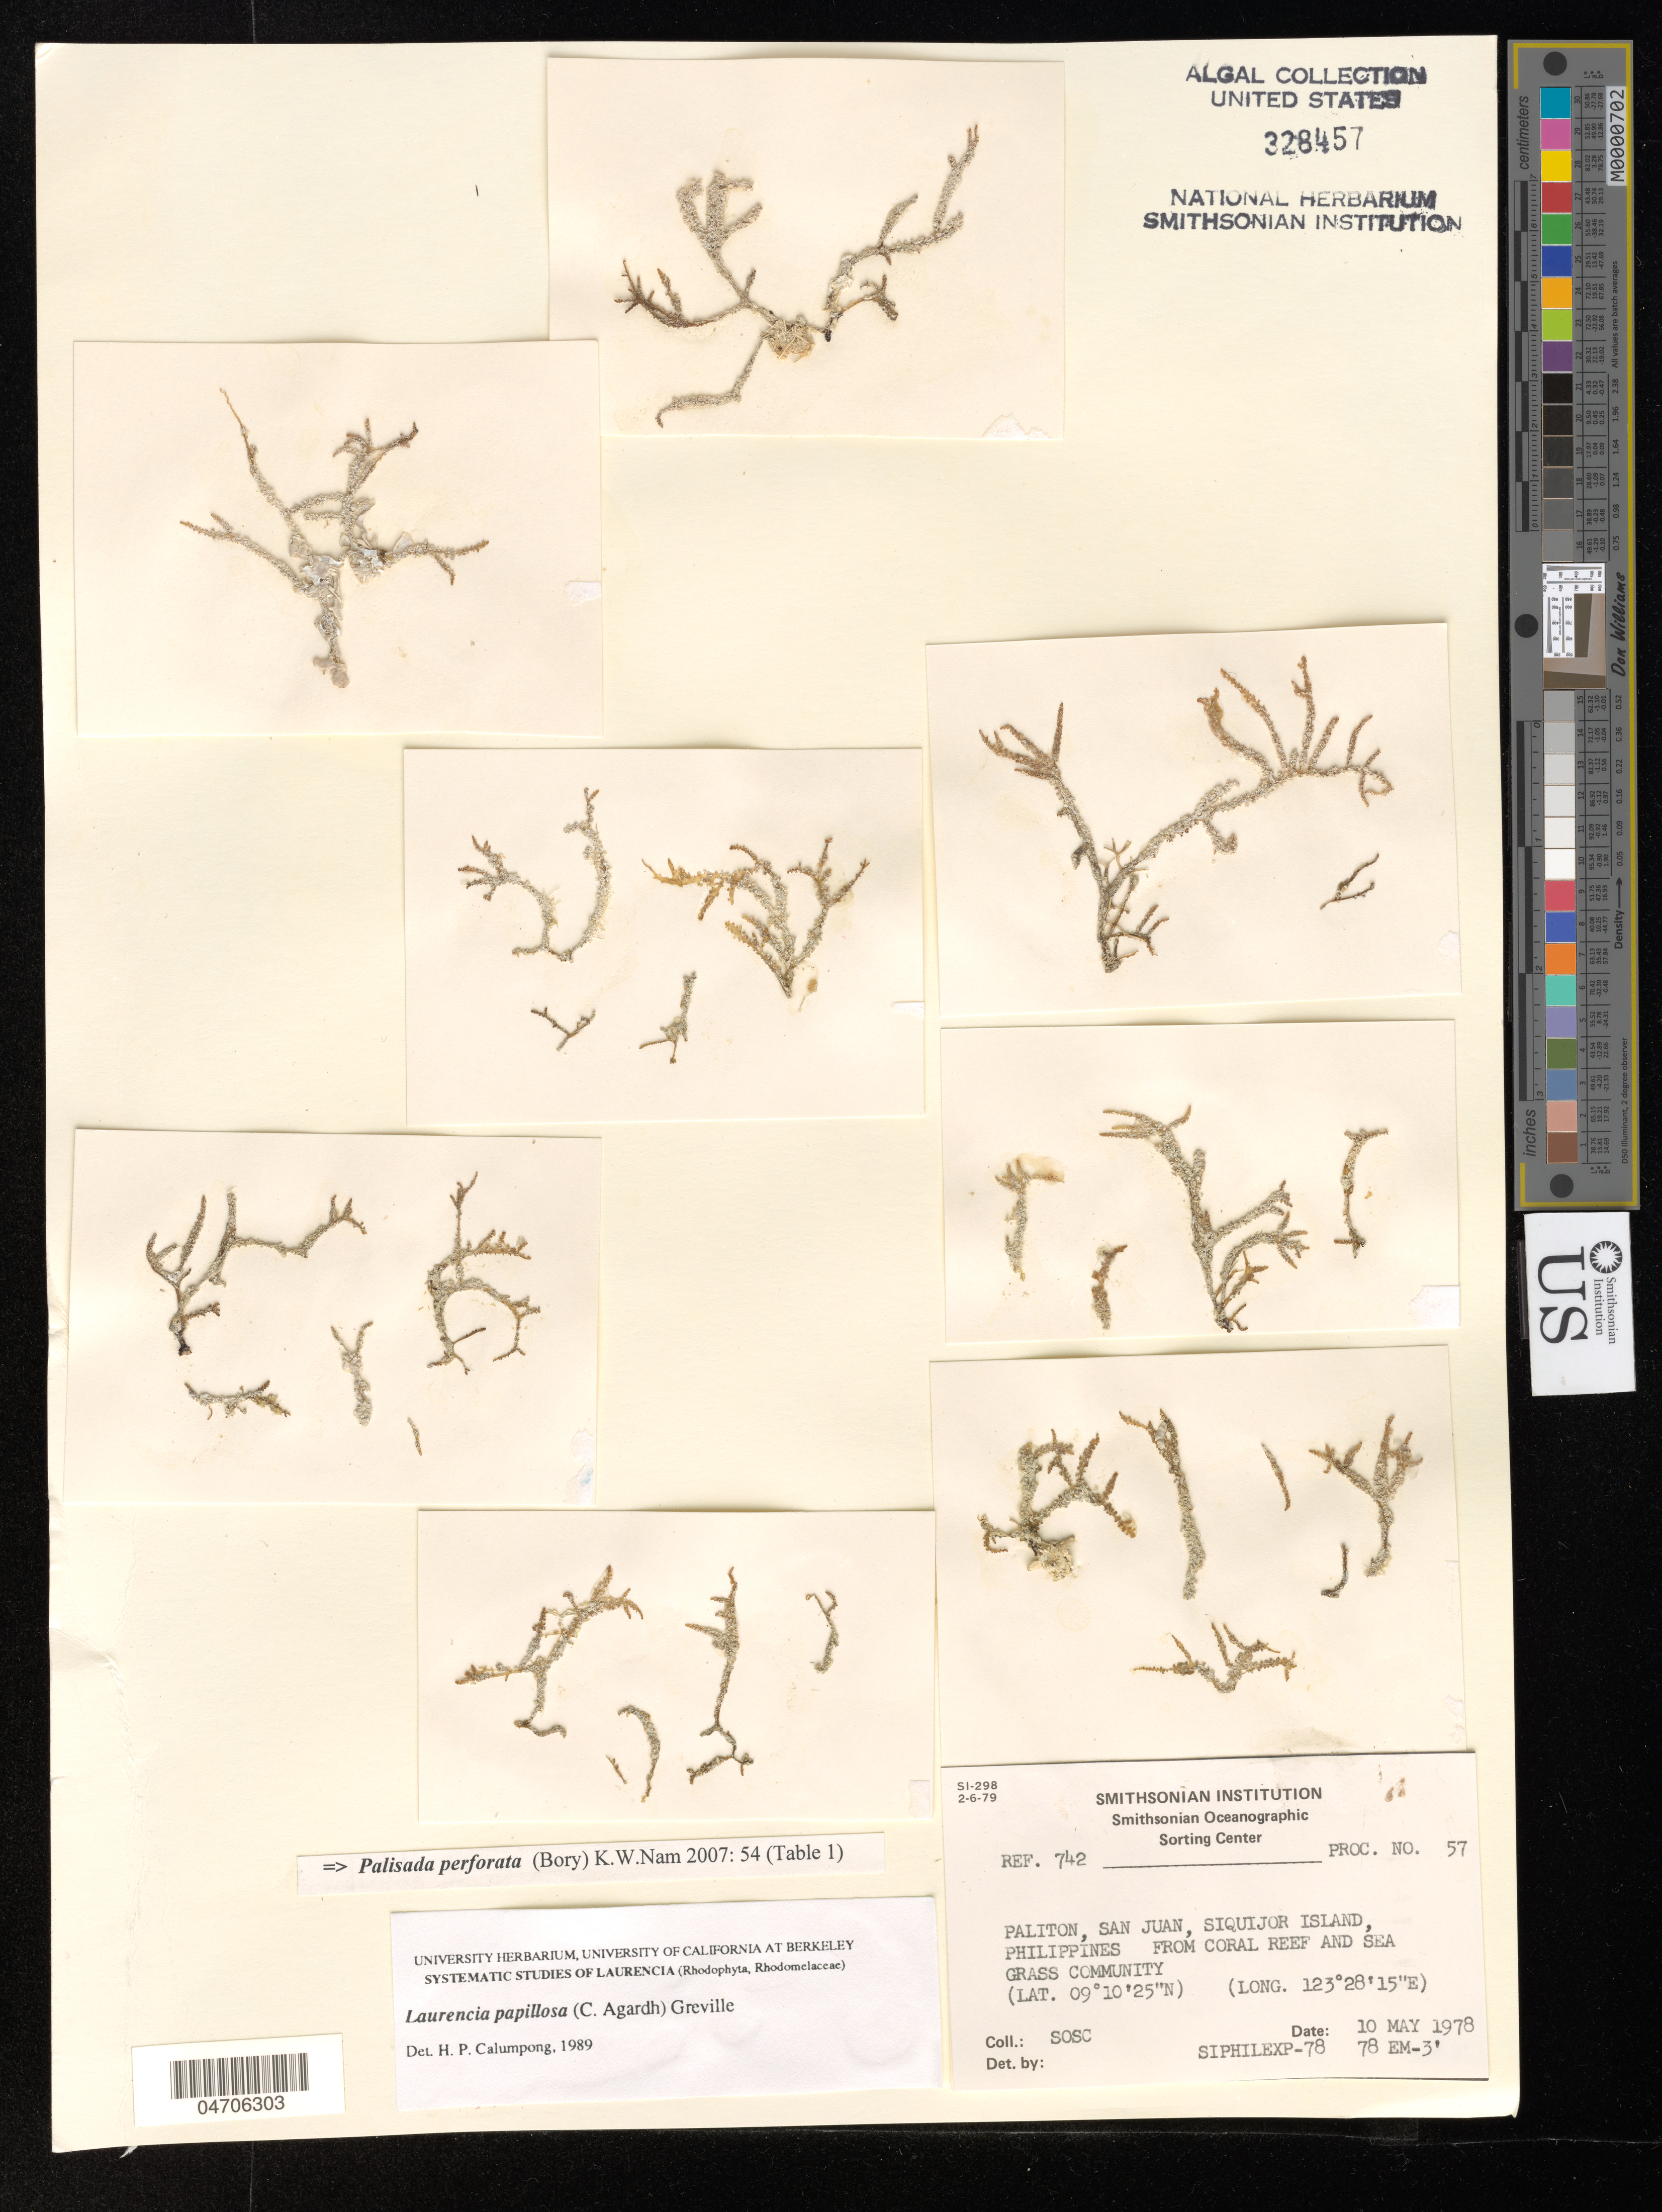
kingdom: Plantae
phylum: Rhodophyta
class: Florideophyceae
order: Ceramiales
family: Rhodomelaceae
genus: Palisada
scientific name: Palisada perforata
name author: (Bory) K.W. Nam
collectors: SOSC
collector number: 742?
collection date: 1978-05-10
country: Philippines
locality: Paliton, San Juan, Siquijor Island, Philippines from Coral Reed and Sea Grass Community.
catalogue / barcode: US 328457